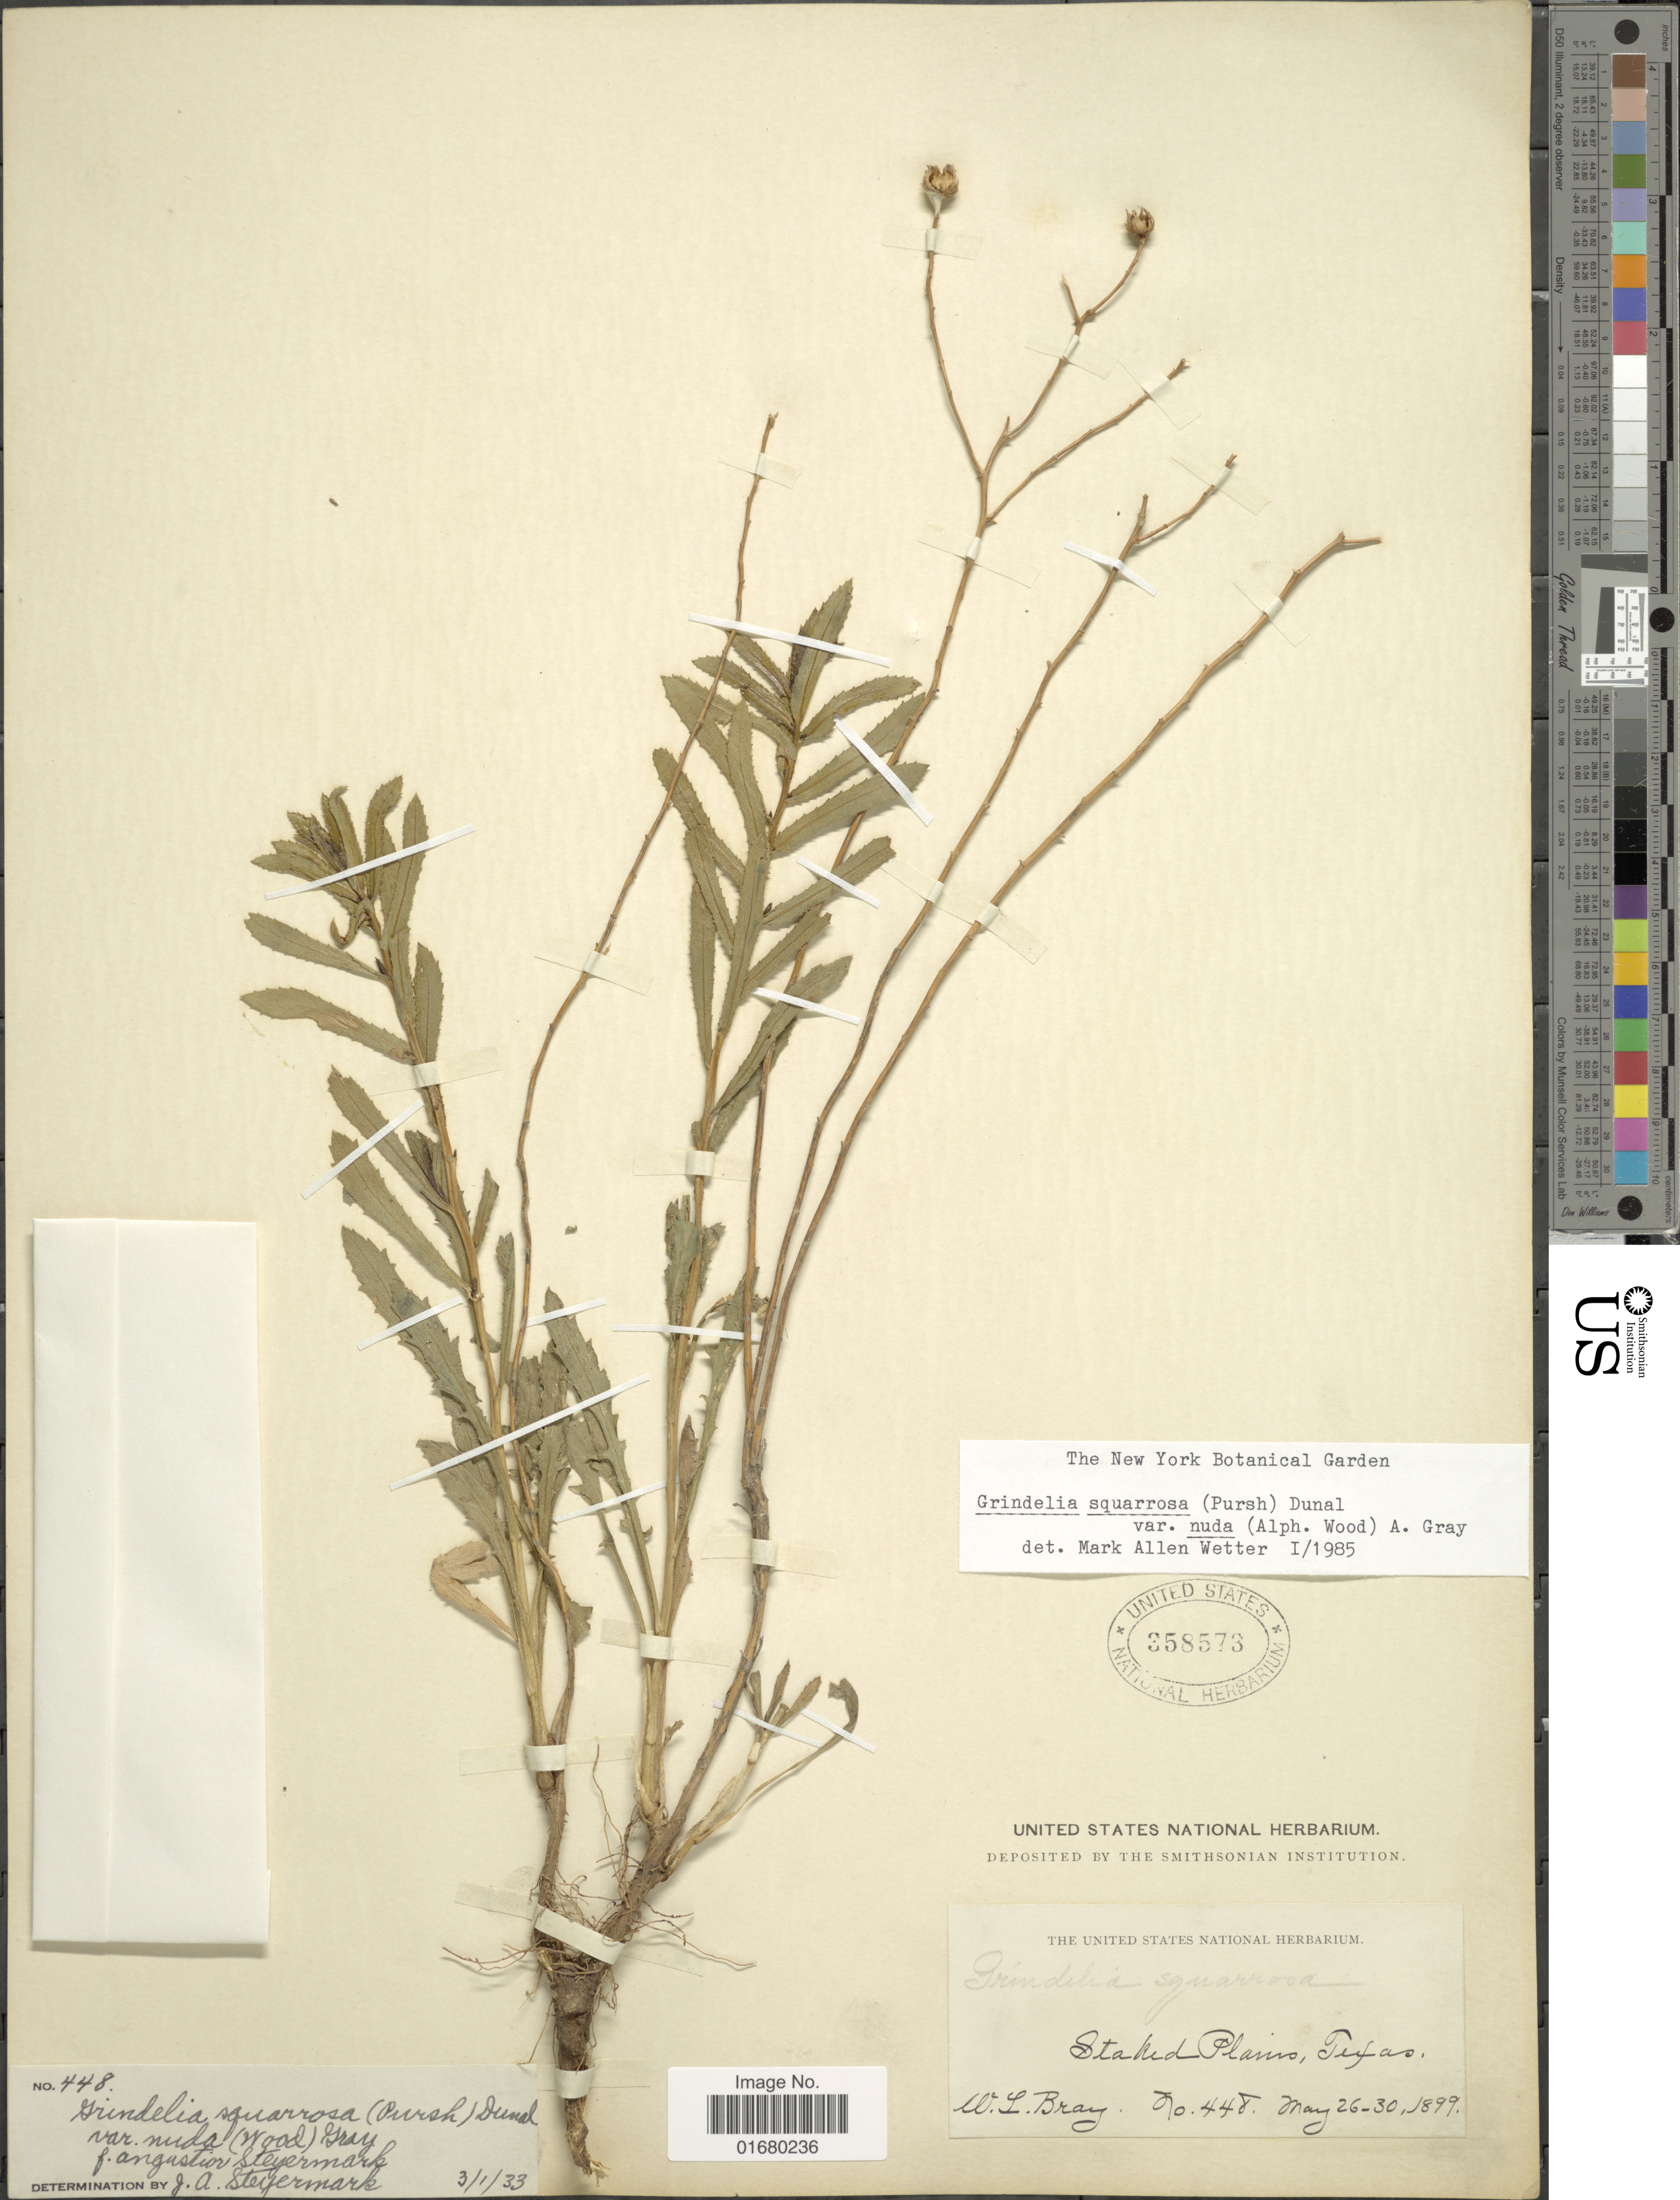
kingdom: Plantae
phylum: Tracheophyta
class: Magnoliopsida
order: Asterales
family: Asteraceae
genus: Grindelia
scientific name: Grindelia squarrosa var. nuda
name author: (Alph. Wood) A. Gray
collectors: W. L. Bray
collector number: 448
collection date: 1899-05-26/1899-05-30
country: United States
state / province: Texas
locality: Staked Plains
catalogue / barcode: US 358573